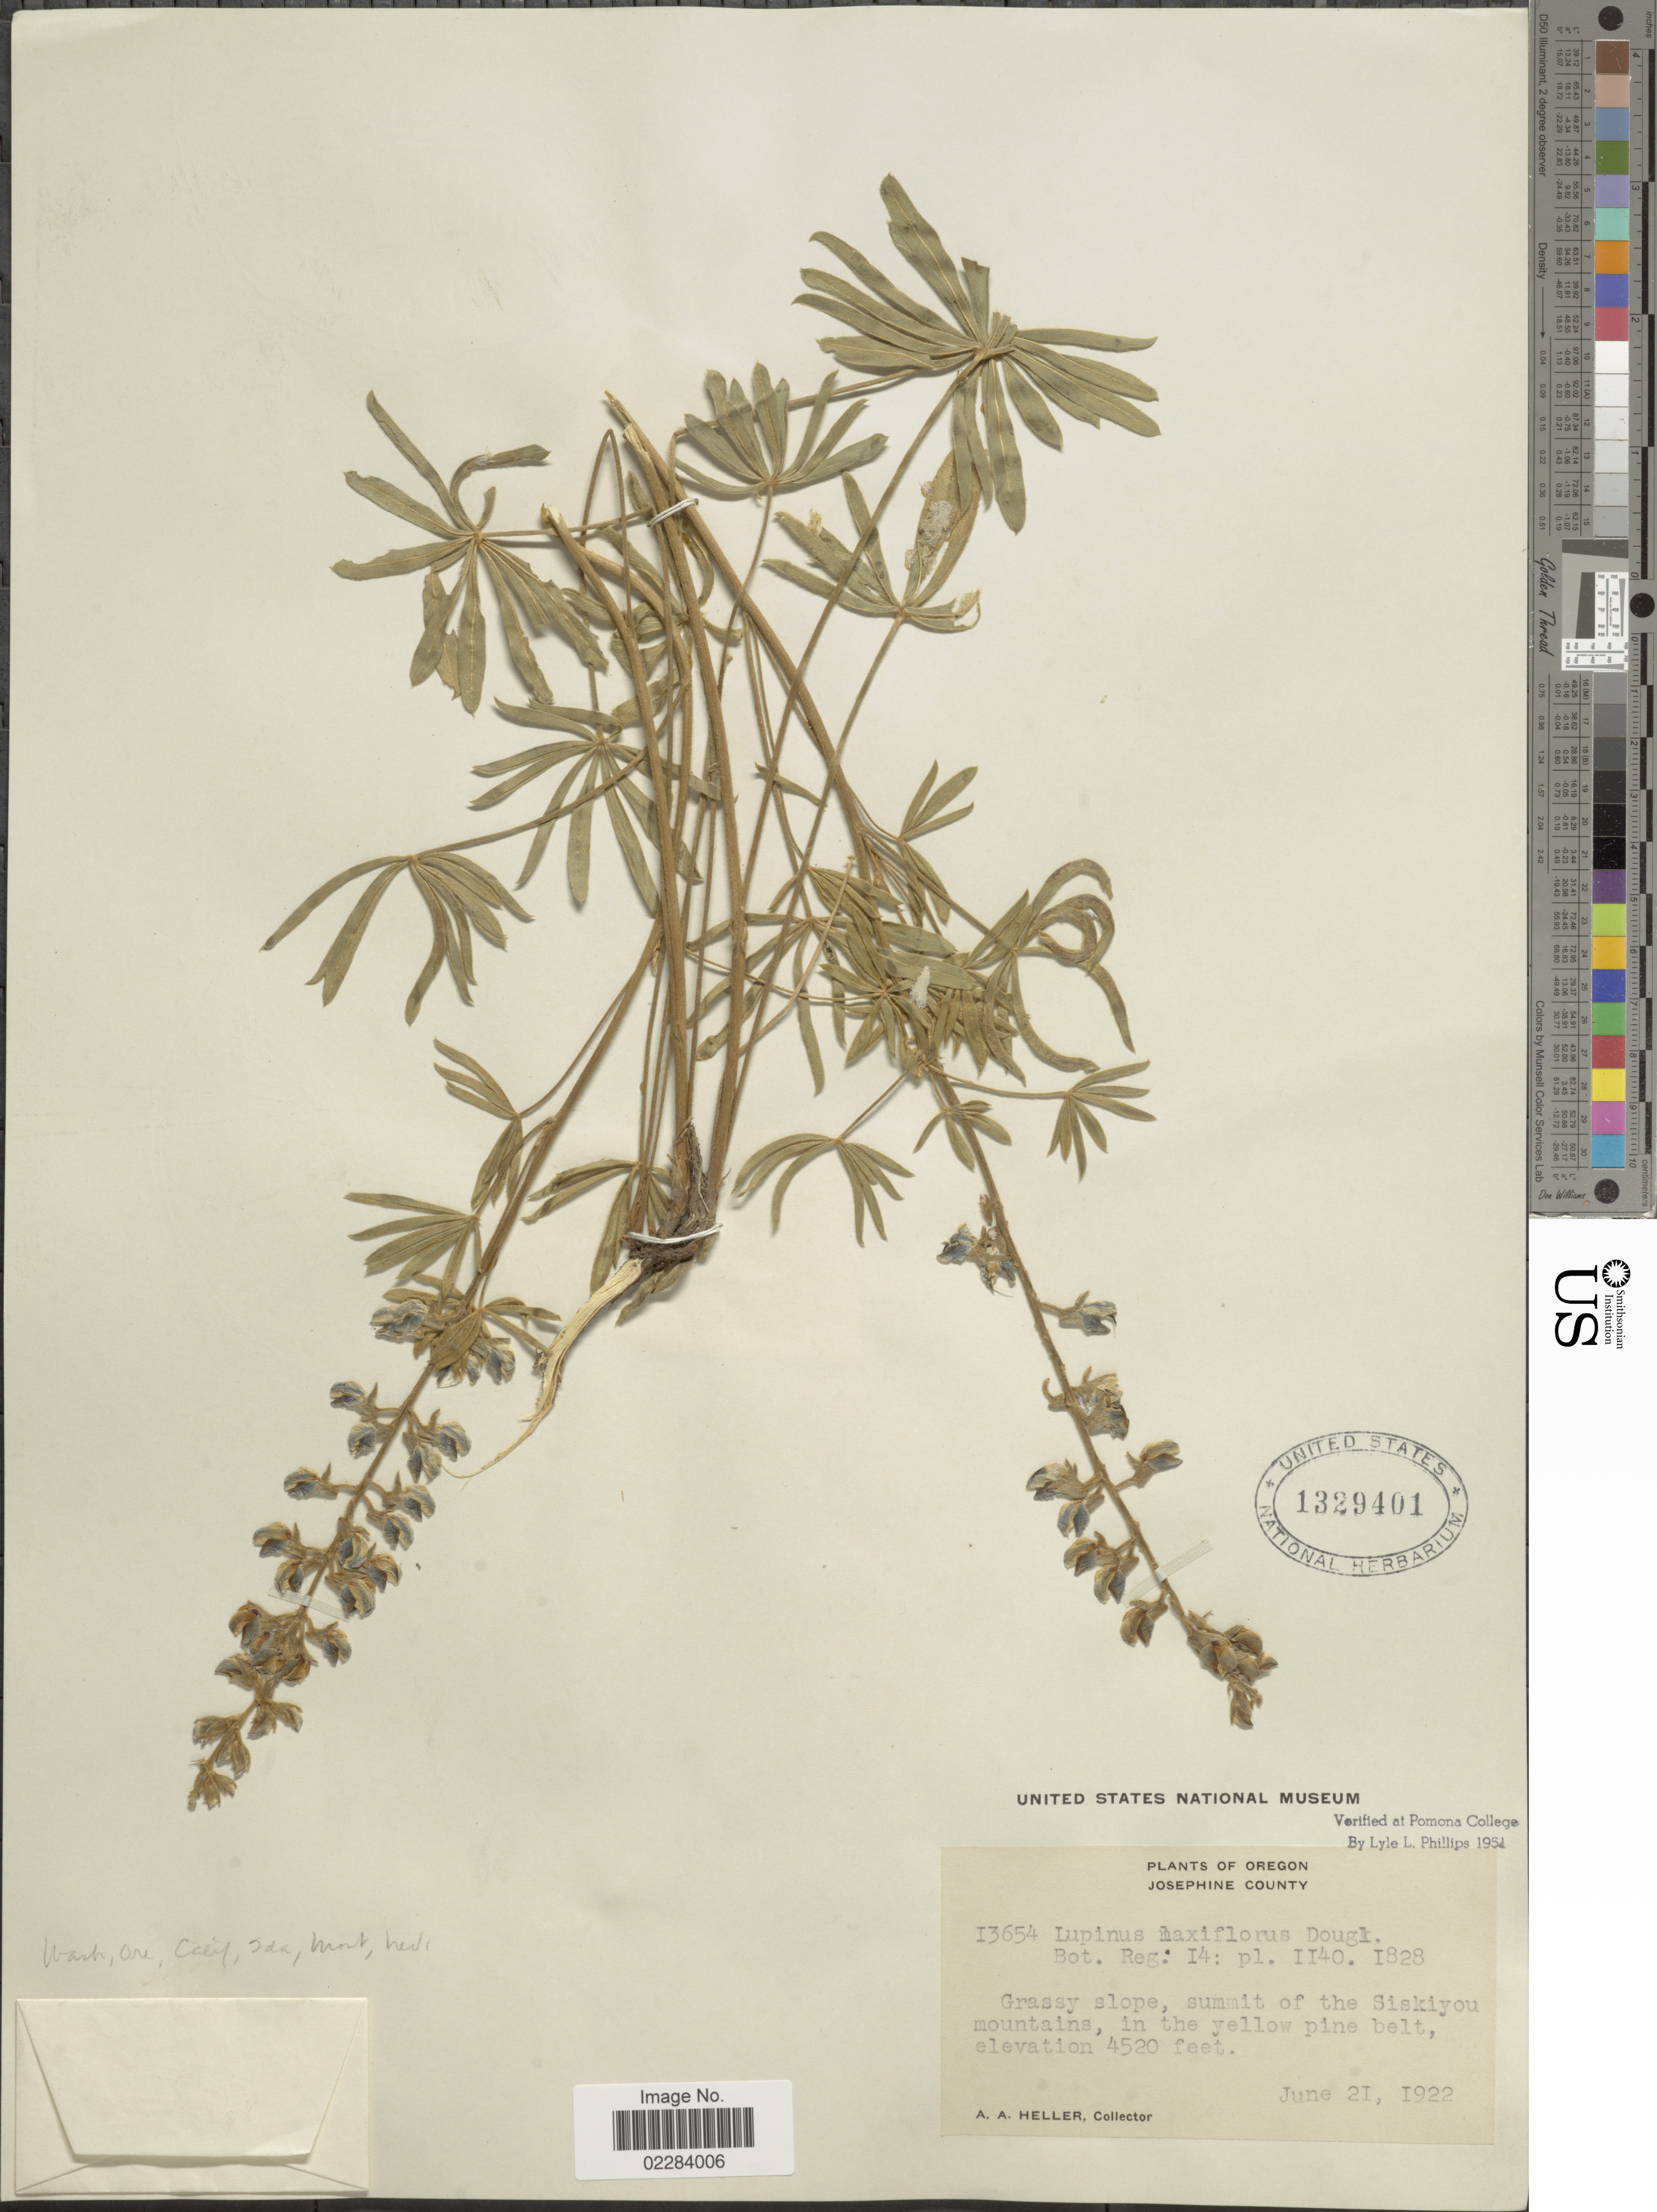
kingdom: Plantae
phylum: Tracheophyta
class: Magnoliopsida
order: Fabales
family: Fabaceae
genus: Lupinus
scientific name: Lupinus arbustus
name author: Lindl.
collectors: A. A. Heller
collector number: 13654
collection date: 1922-06-21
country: United States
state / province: Oregon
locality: Josephine County. Grassy slope, summit of the Siskiyou mountains, in the yellow pine belt.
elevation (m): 1378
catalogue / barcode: US 1329401